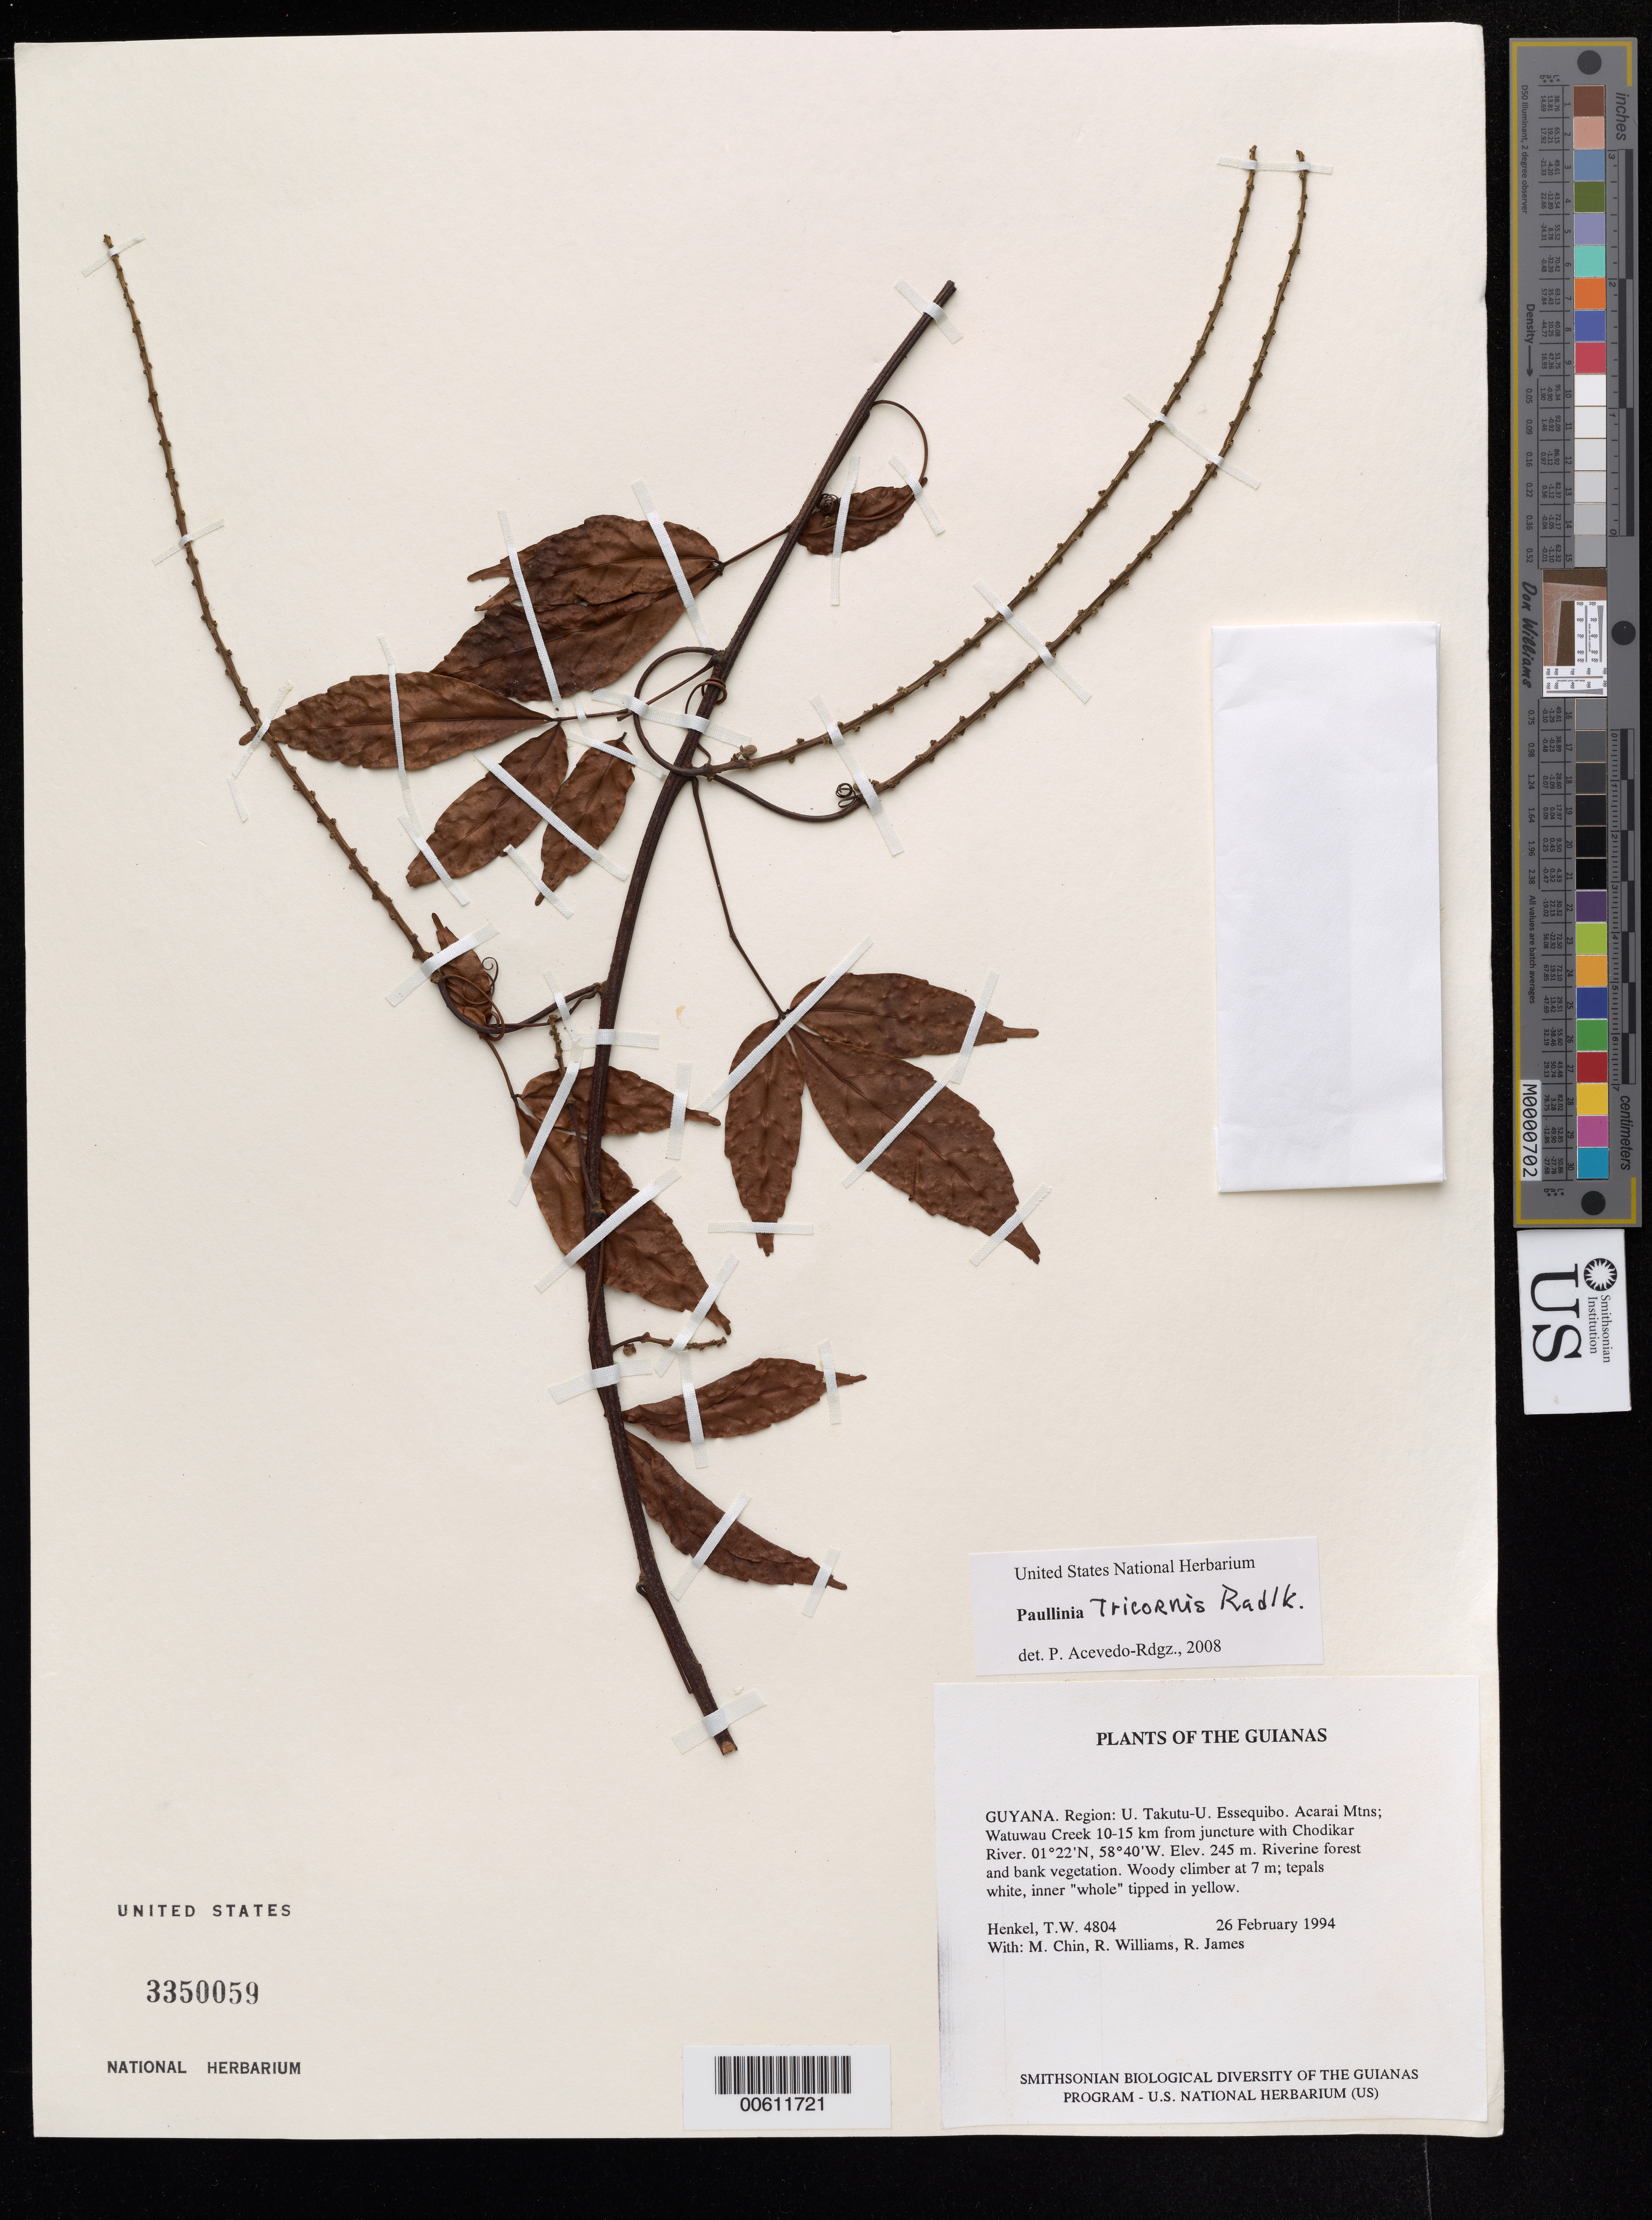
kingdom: Plantae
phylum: Tracheophyta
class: Magnoliopsida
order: Sapindales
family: Sapindaceae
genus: Paullinia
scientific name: Paullinia tricornis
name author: Radlk.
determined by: Acevedo-Rodríguez, P., (BOT), Smithsonian Institution - National Museum of Natural History (UNITED STATES)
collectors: T. Henkel, M. Chin, R. Williams & R. James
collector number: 4804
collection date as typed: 26 February 1994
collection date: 1994-02-26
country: Guyana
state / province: U. Takutu-U. Essequibo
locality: Acarai Mts; Watuwau Creek 10-15 km from juncture with Chodikar River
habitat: Riverine forest and bank vegetation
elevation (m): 245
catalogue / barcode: US 3350059